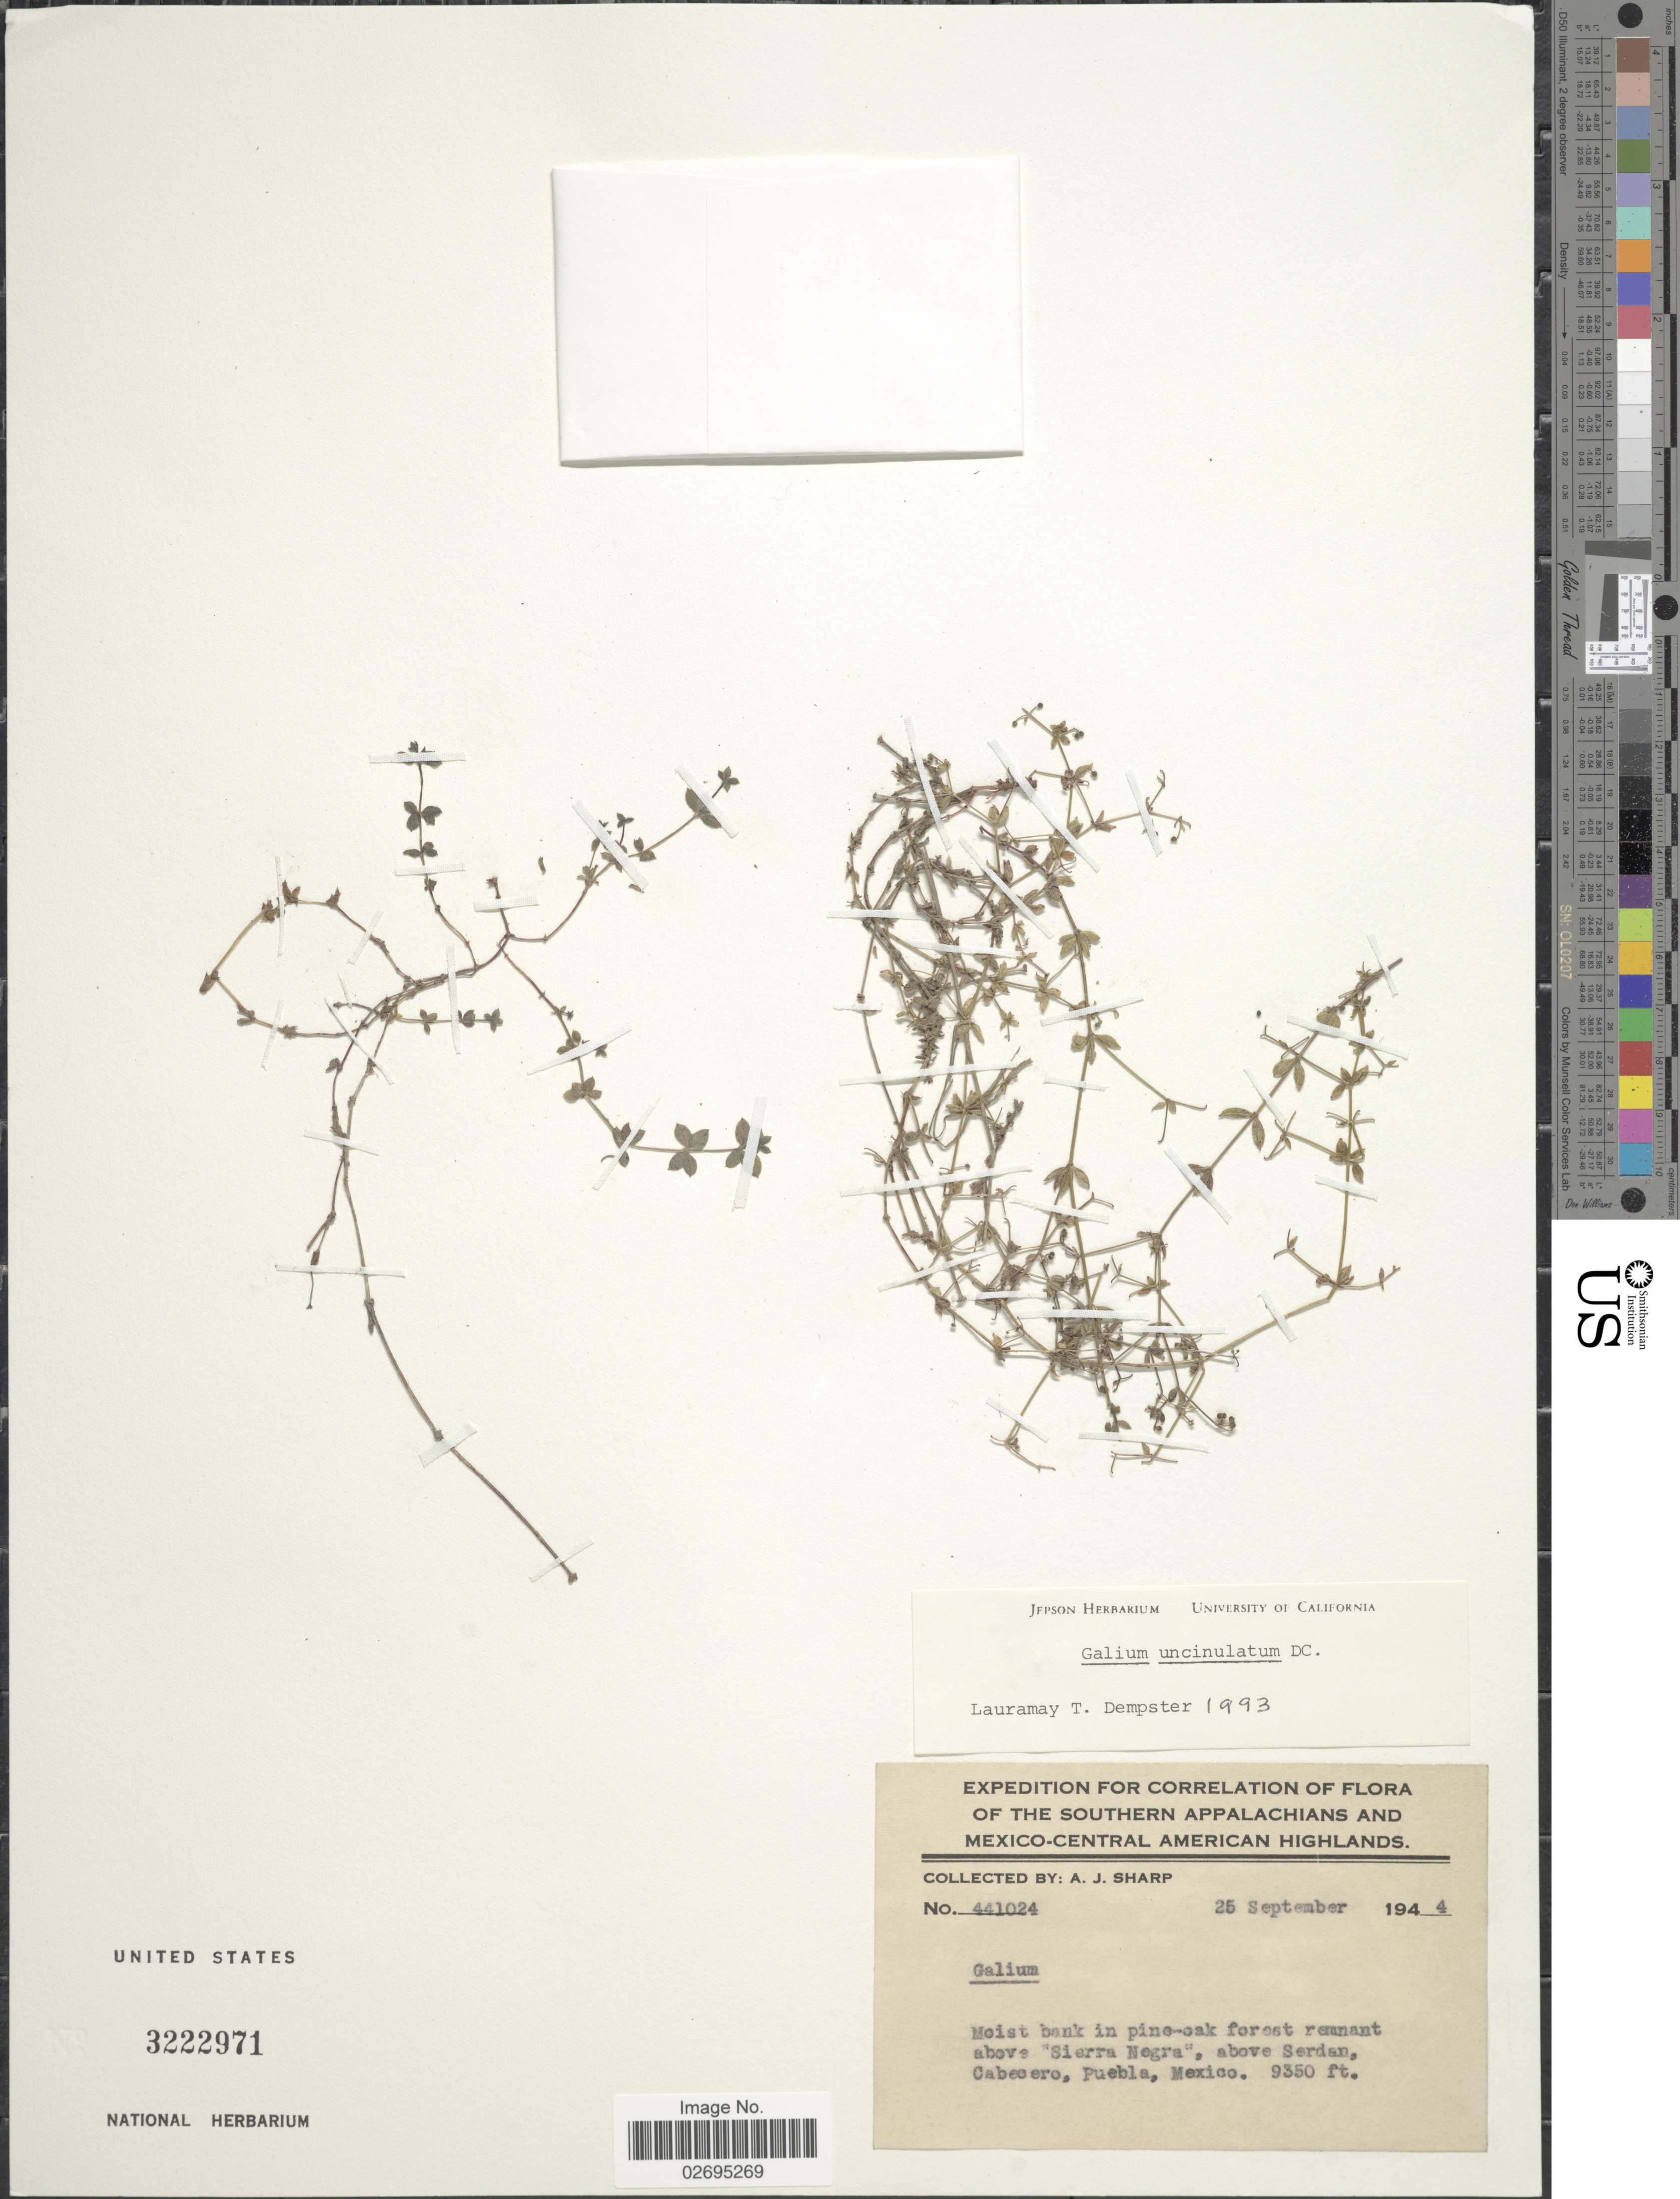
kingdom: Plantae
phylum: Tracheophyta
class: Magnoliopsida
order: Gentianales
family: Rubiaceae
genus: Galium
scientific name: Galium uncinulatum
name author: DC.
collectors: A. J. Sharp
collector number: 441024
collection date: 1944-09-25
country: Mexico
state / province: Puebla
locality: The Southern Appalachians and Mexico Central American Highlands, Moist bank in pine oak forest remnant above Sierra Negra, above Serdan Cabecero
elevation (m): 2850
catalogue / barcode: US 3222971